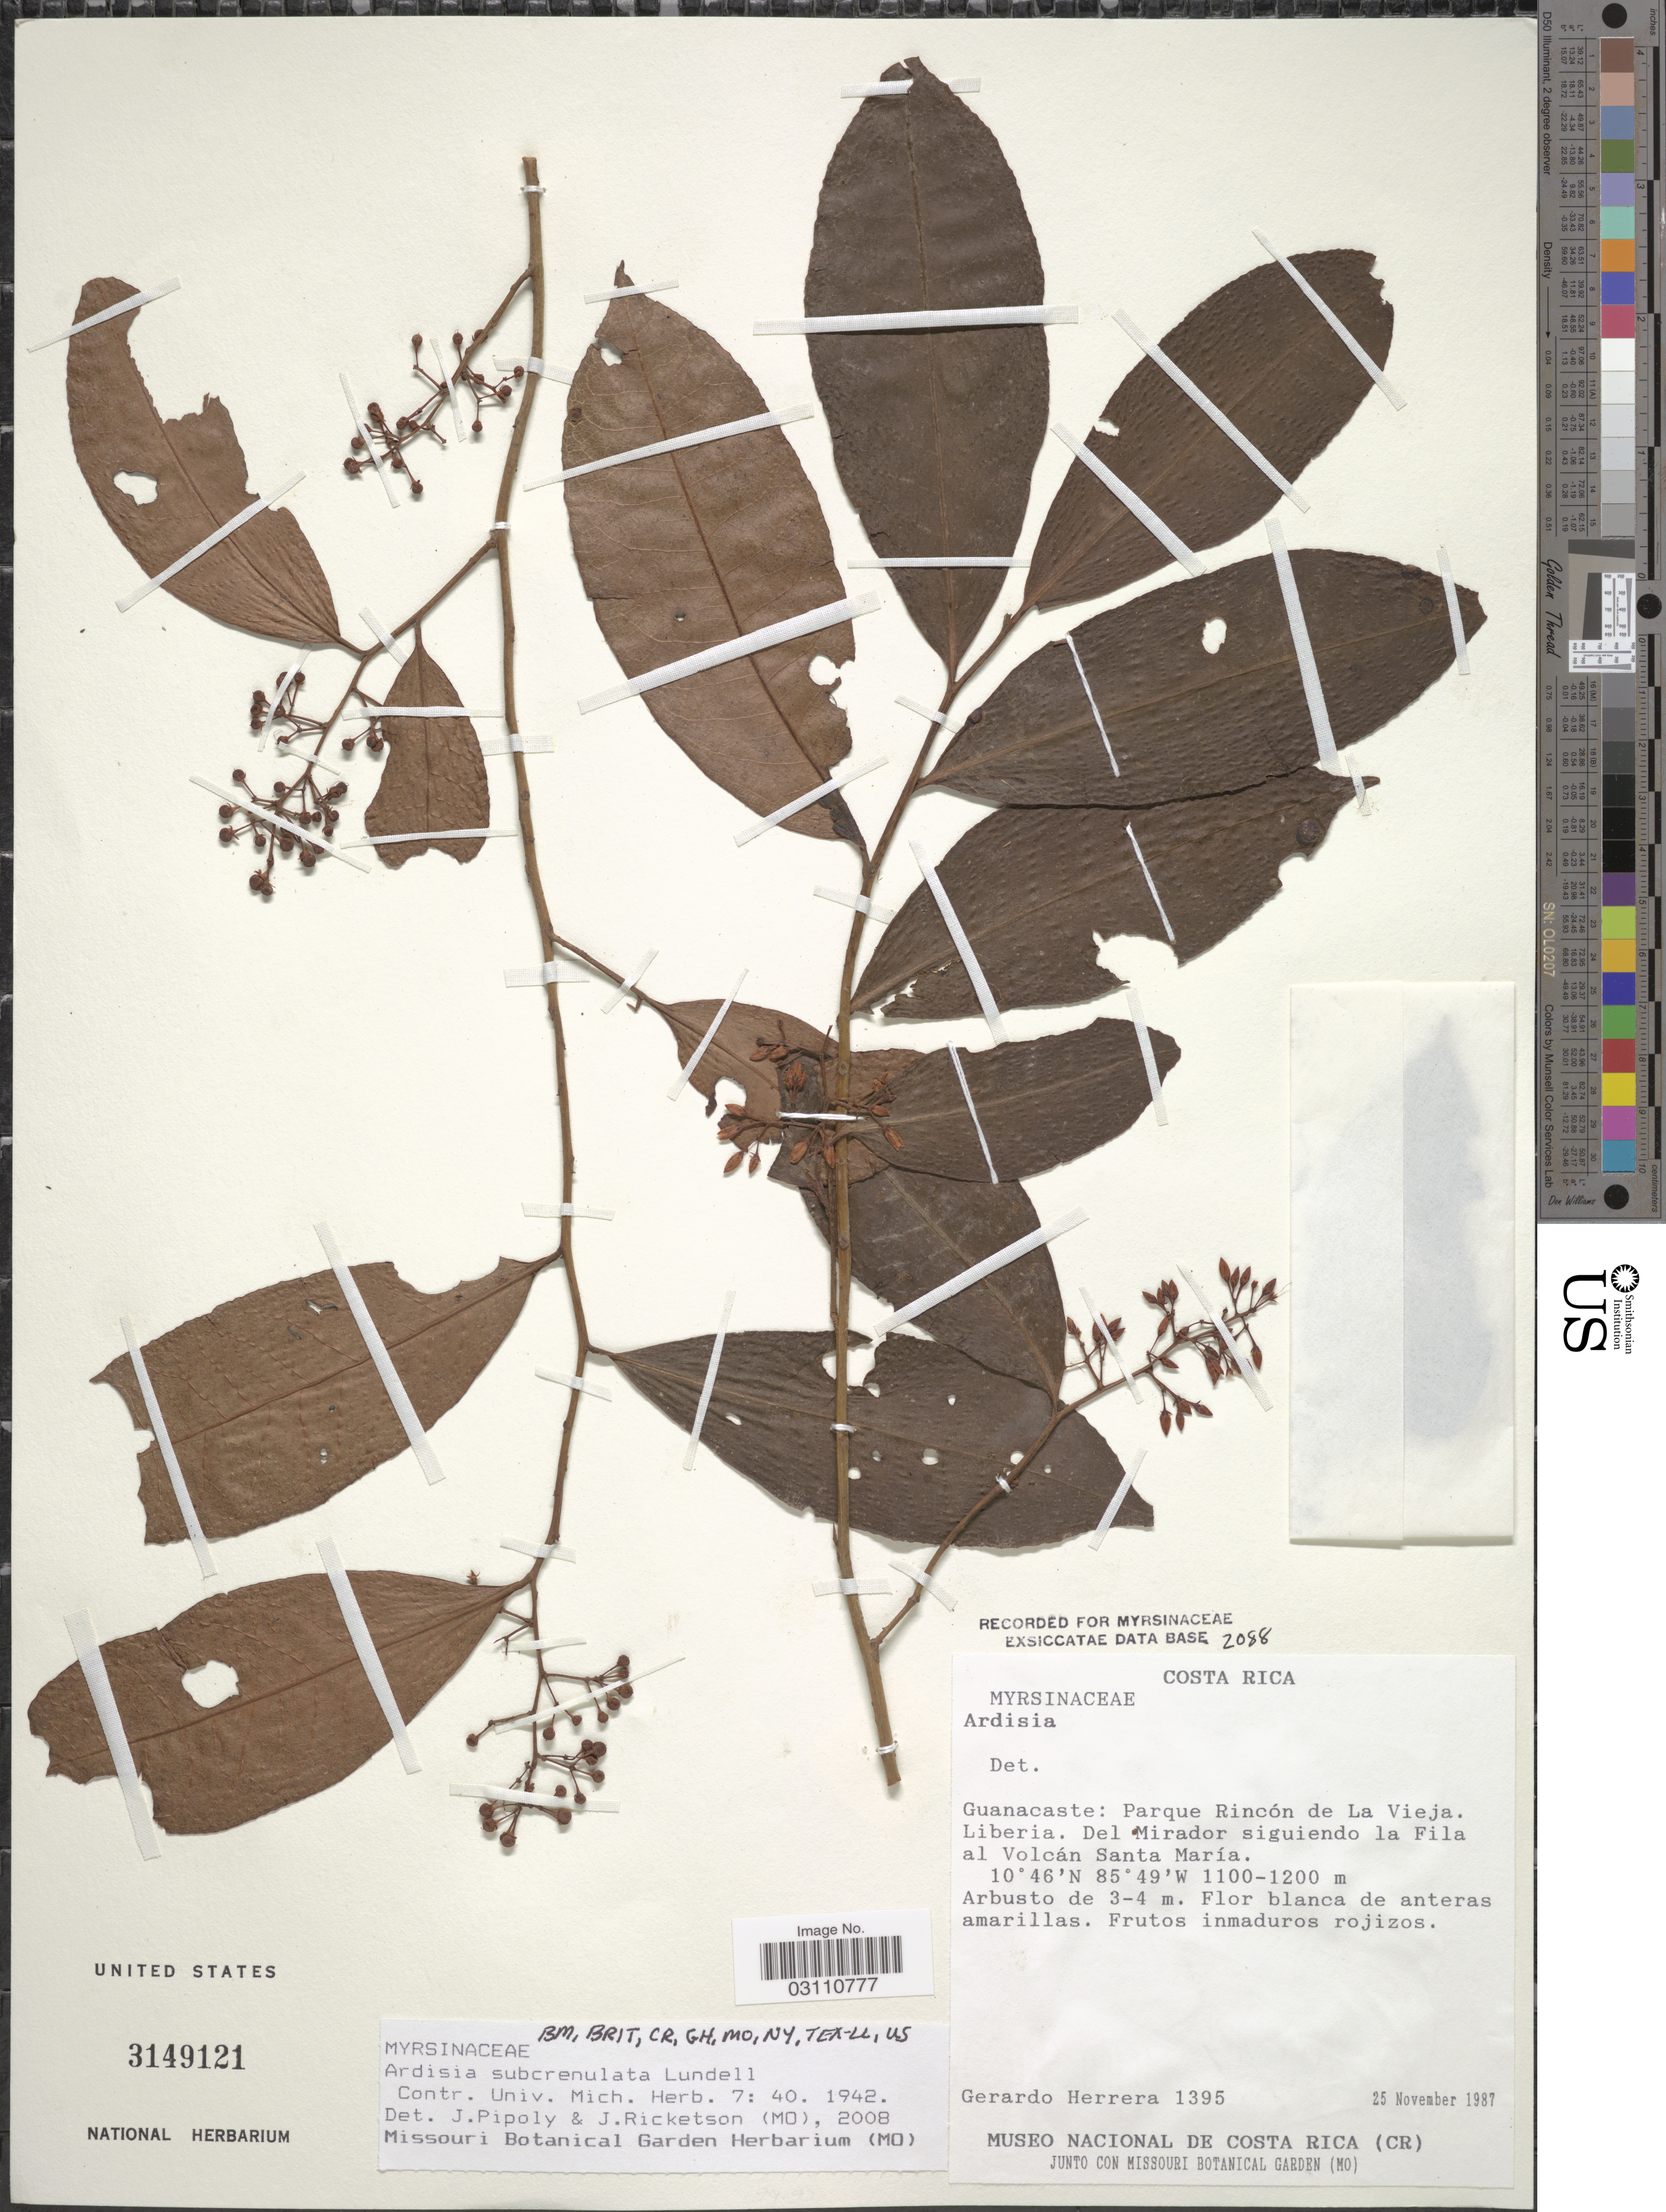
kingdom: Plantae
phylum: Tracheophyta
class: Magnoliopsida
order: Ericales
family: Primulaceae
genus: Ardisia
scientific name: Ardisia subcrenulata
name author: Lundell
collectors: G. Herrera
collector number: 1395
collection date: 1987-11-25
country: Costa Rica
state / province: Guanacaste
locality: Parque Rincón de La Vieja. Liberia. Del Mirador siguiendo la Fila al Volcán Santa María.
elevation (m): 1100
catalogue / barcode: US 3149121